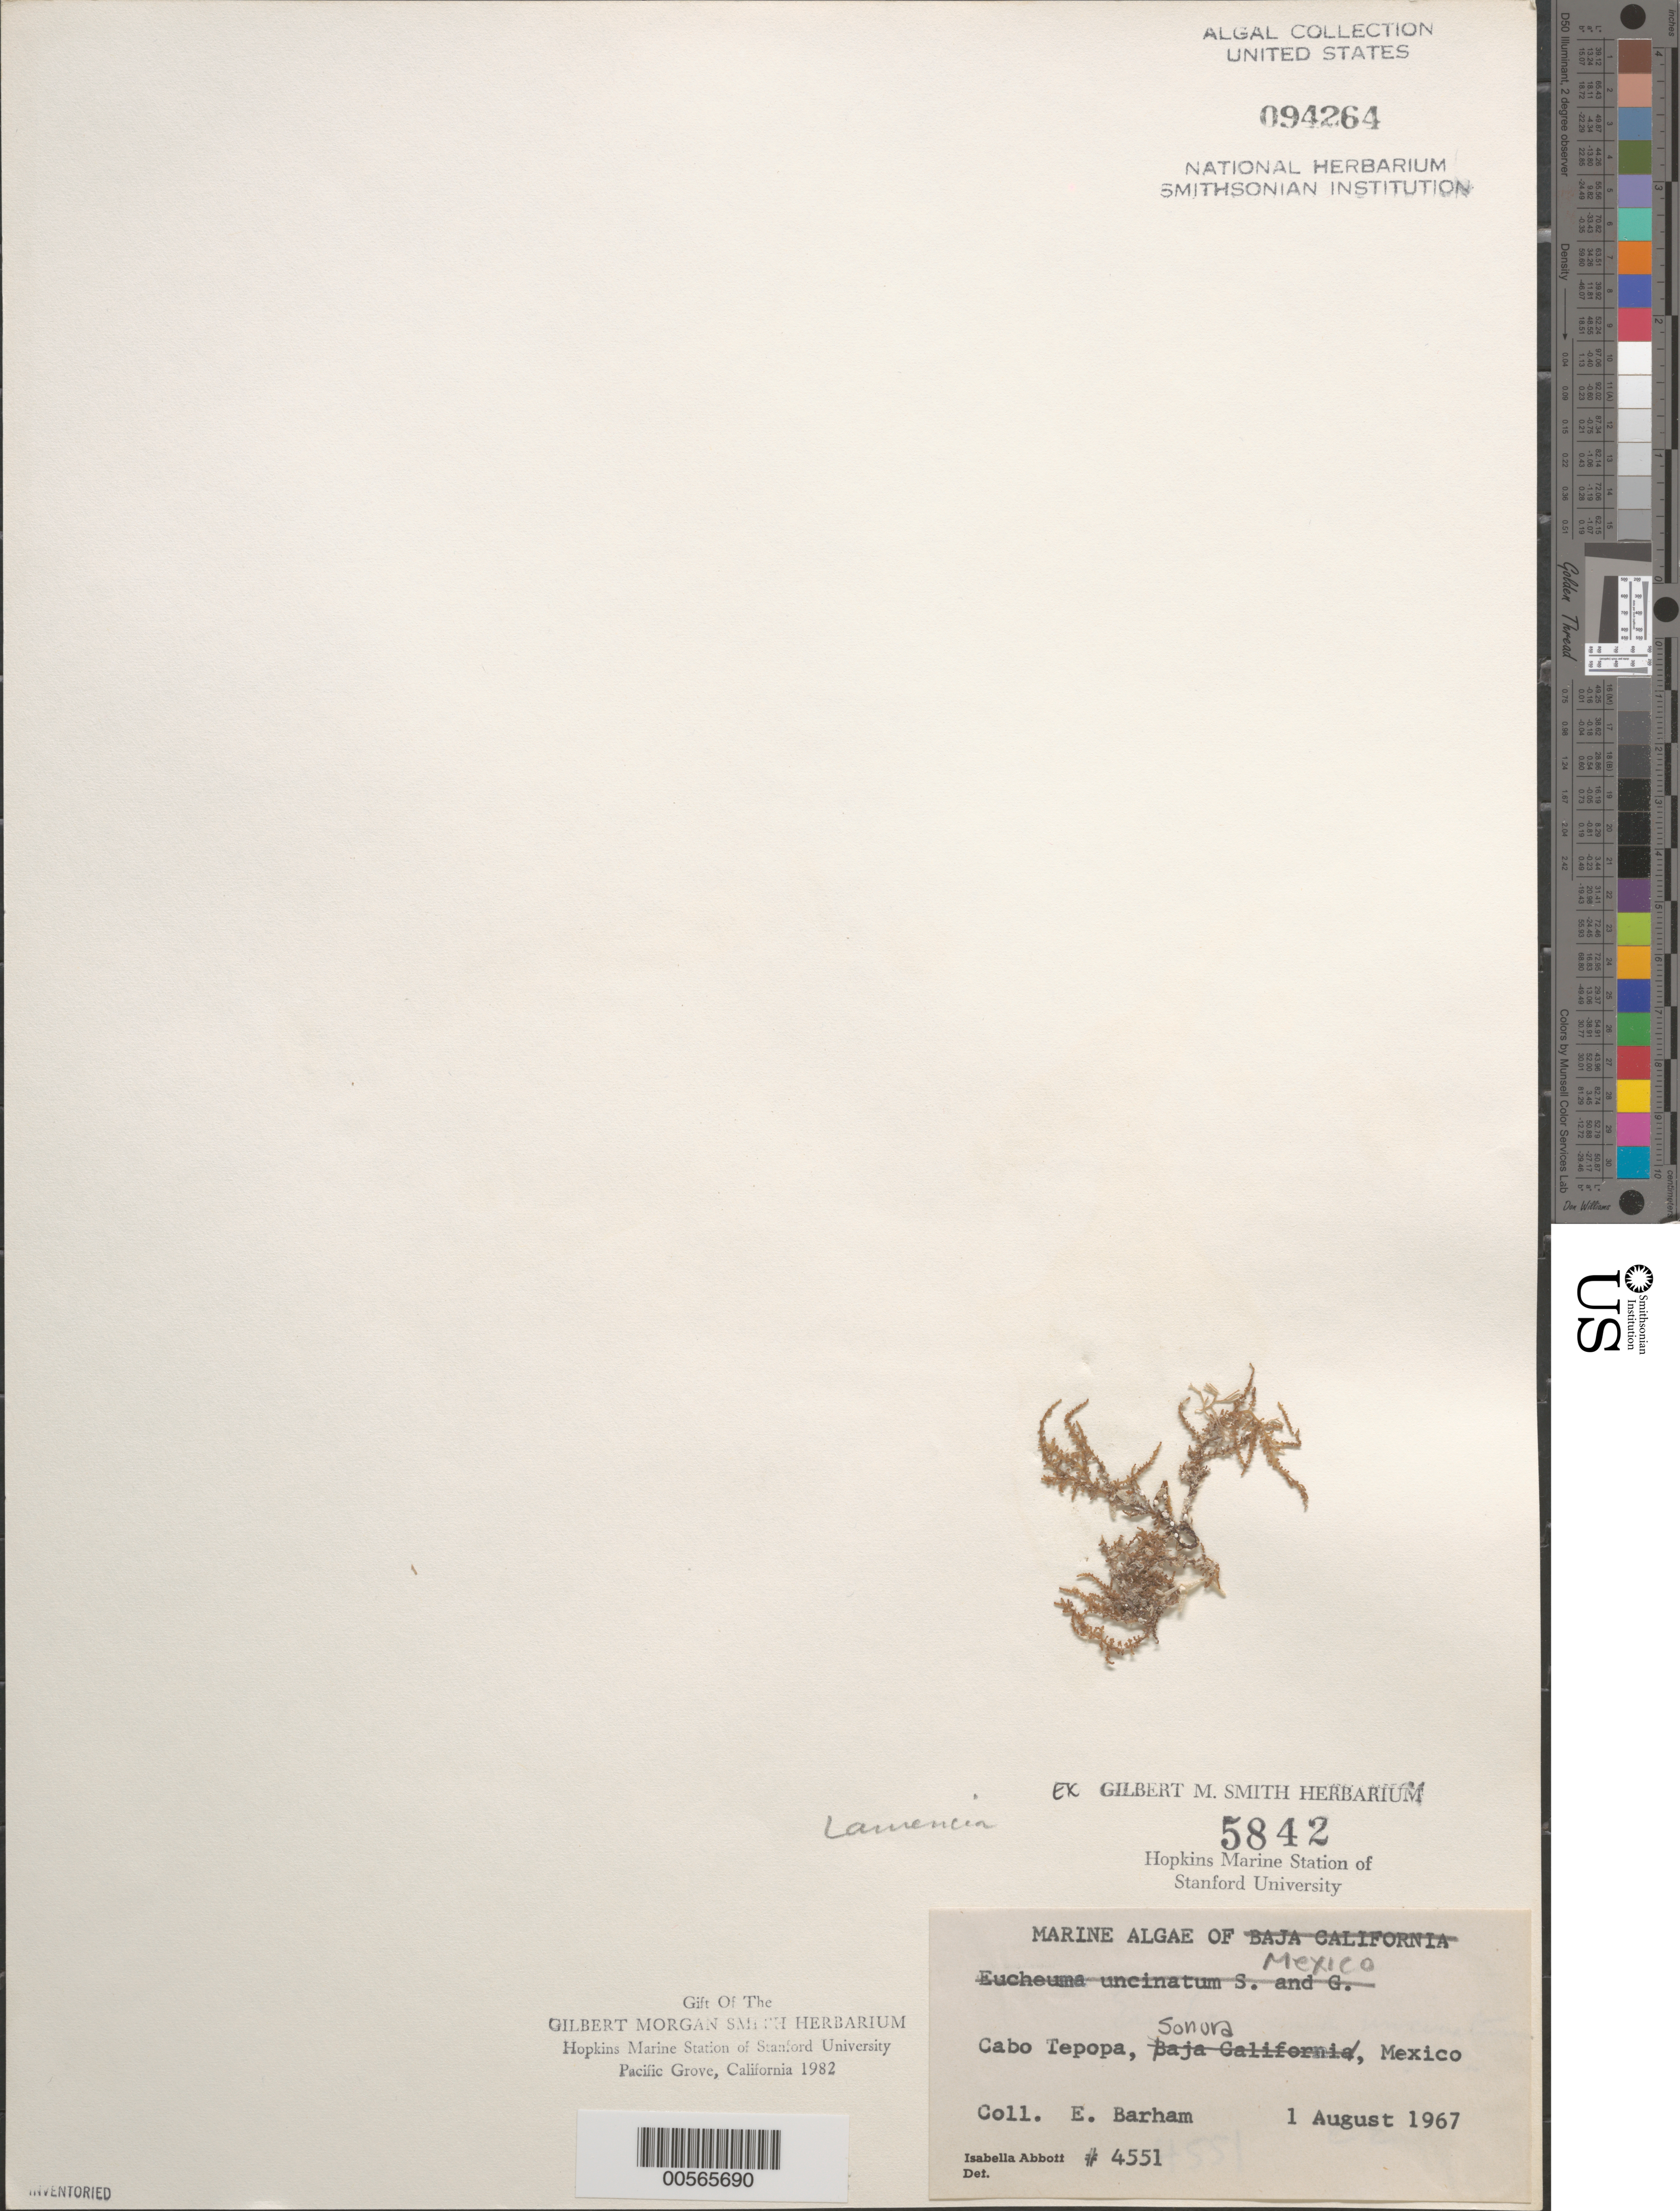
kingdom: Plantae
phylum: Rhodophyta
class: Florideophyceae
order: Ceramiales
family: Rhodomelaceae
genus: Laurencia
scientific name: Laurencia sp.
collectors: E. Barham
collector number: IAA 4551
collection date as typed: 01 Aug 1967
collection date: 1967-08-01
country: Mexico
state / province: Sonora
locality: Cabo Tepopa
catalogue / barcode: US 94264